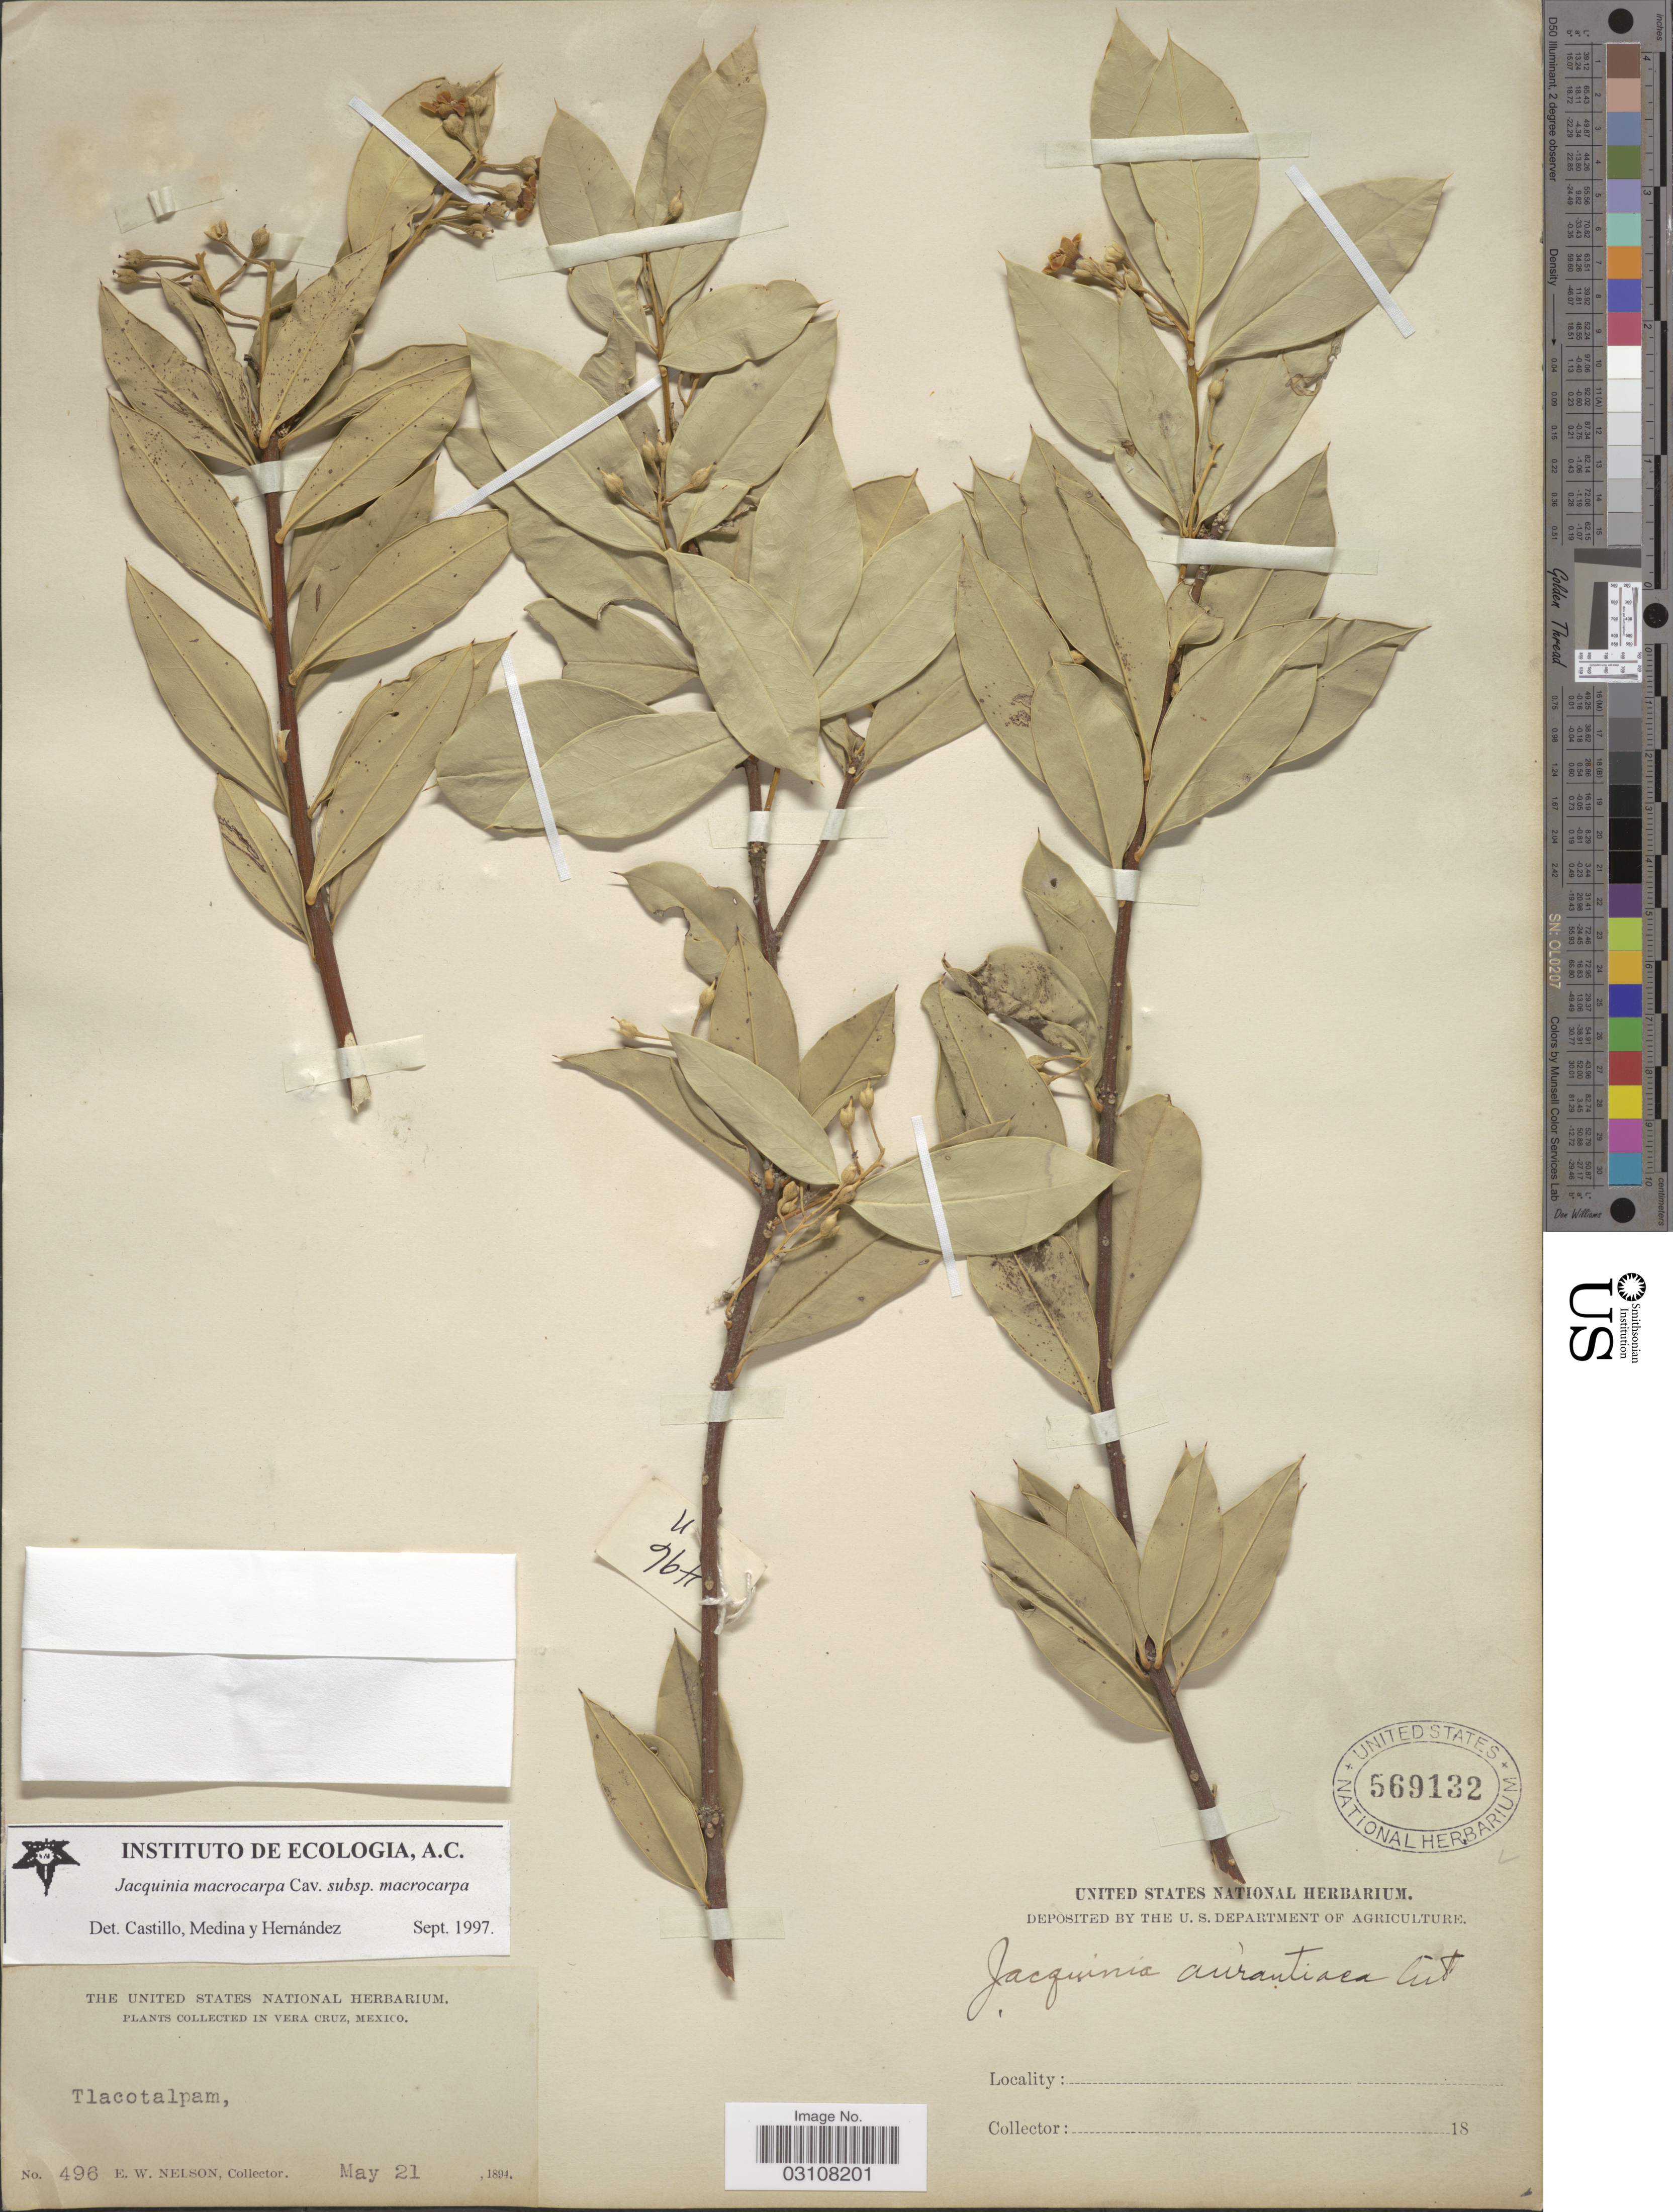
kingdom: Plantae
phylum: Tracheophyta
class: Magnoliopsida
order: Ericales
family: Primulaceae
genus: Jacquinia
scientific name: Jacquinia macrocarpa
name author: Cav.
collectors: E. W. Nelson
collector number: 496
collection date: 1894-05-21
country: Mexico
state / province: Veracruz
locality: Vera Cruz, Tlacotalpam.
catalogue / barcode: US 569132